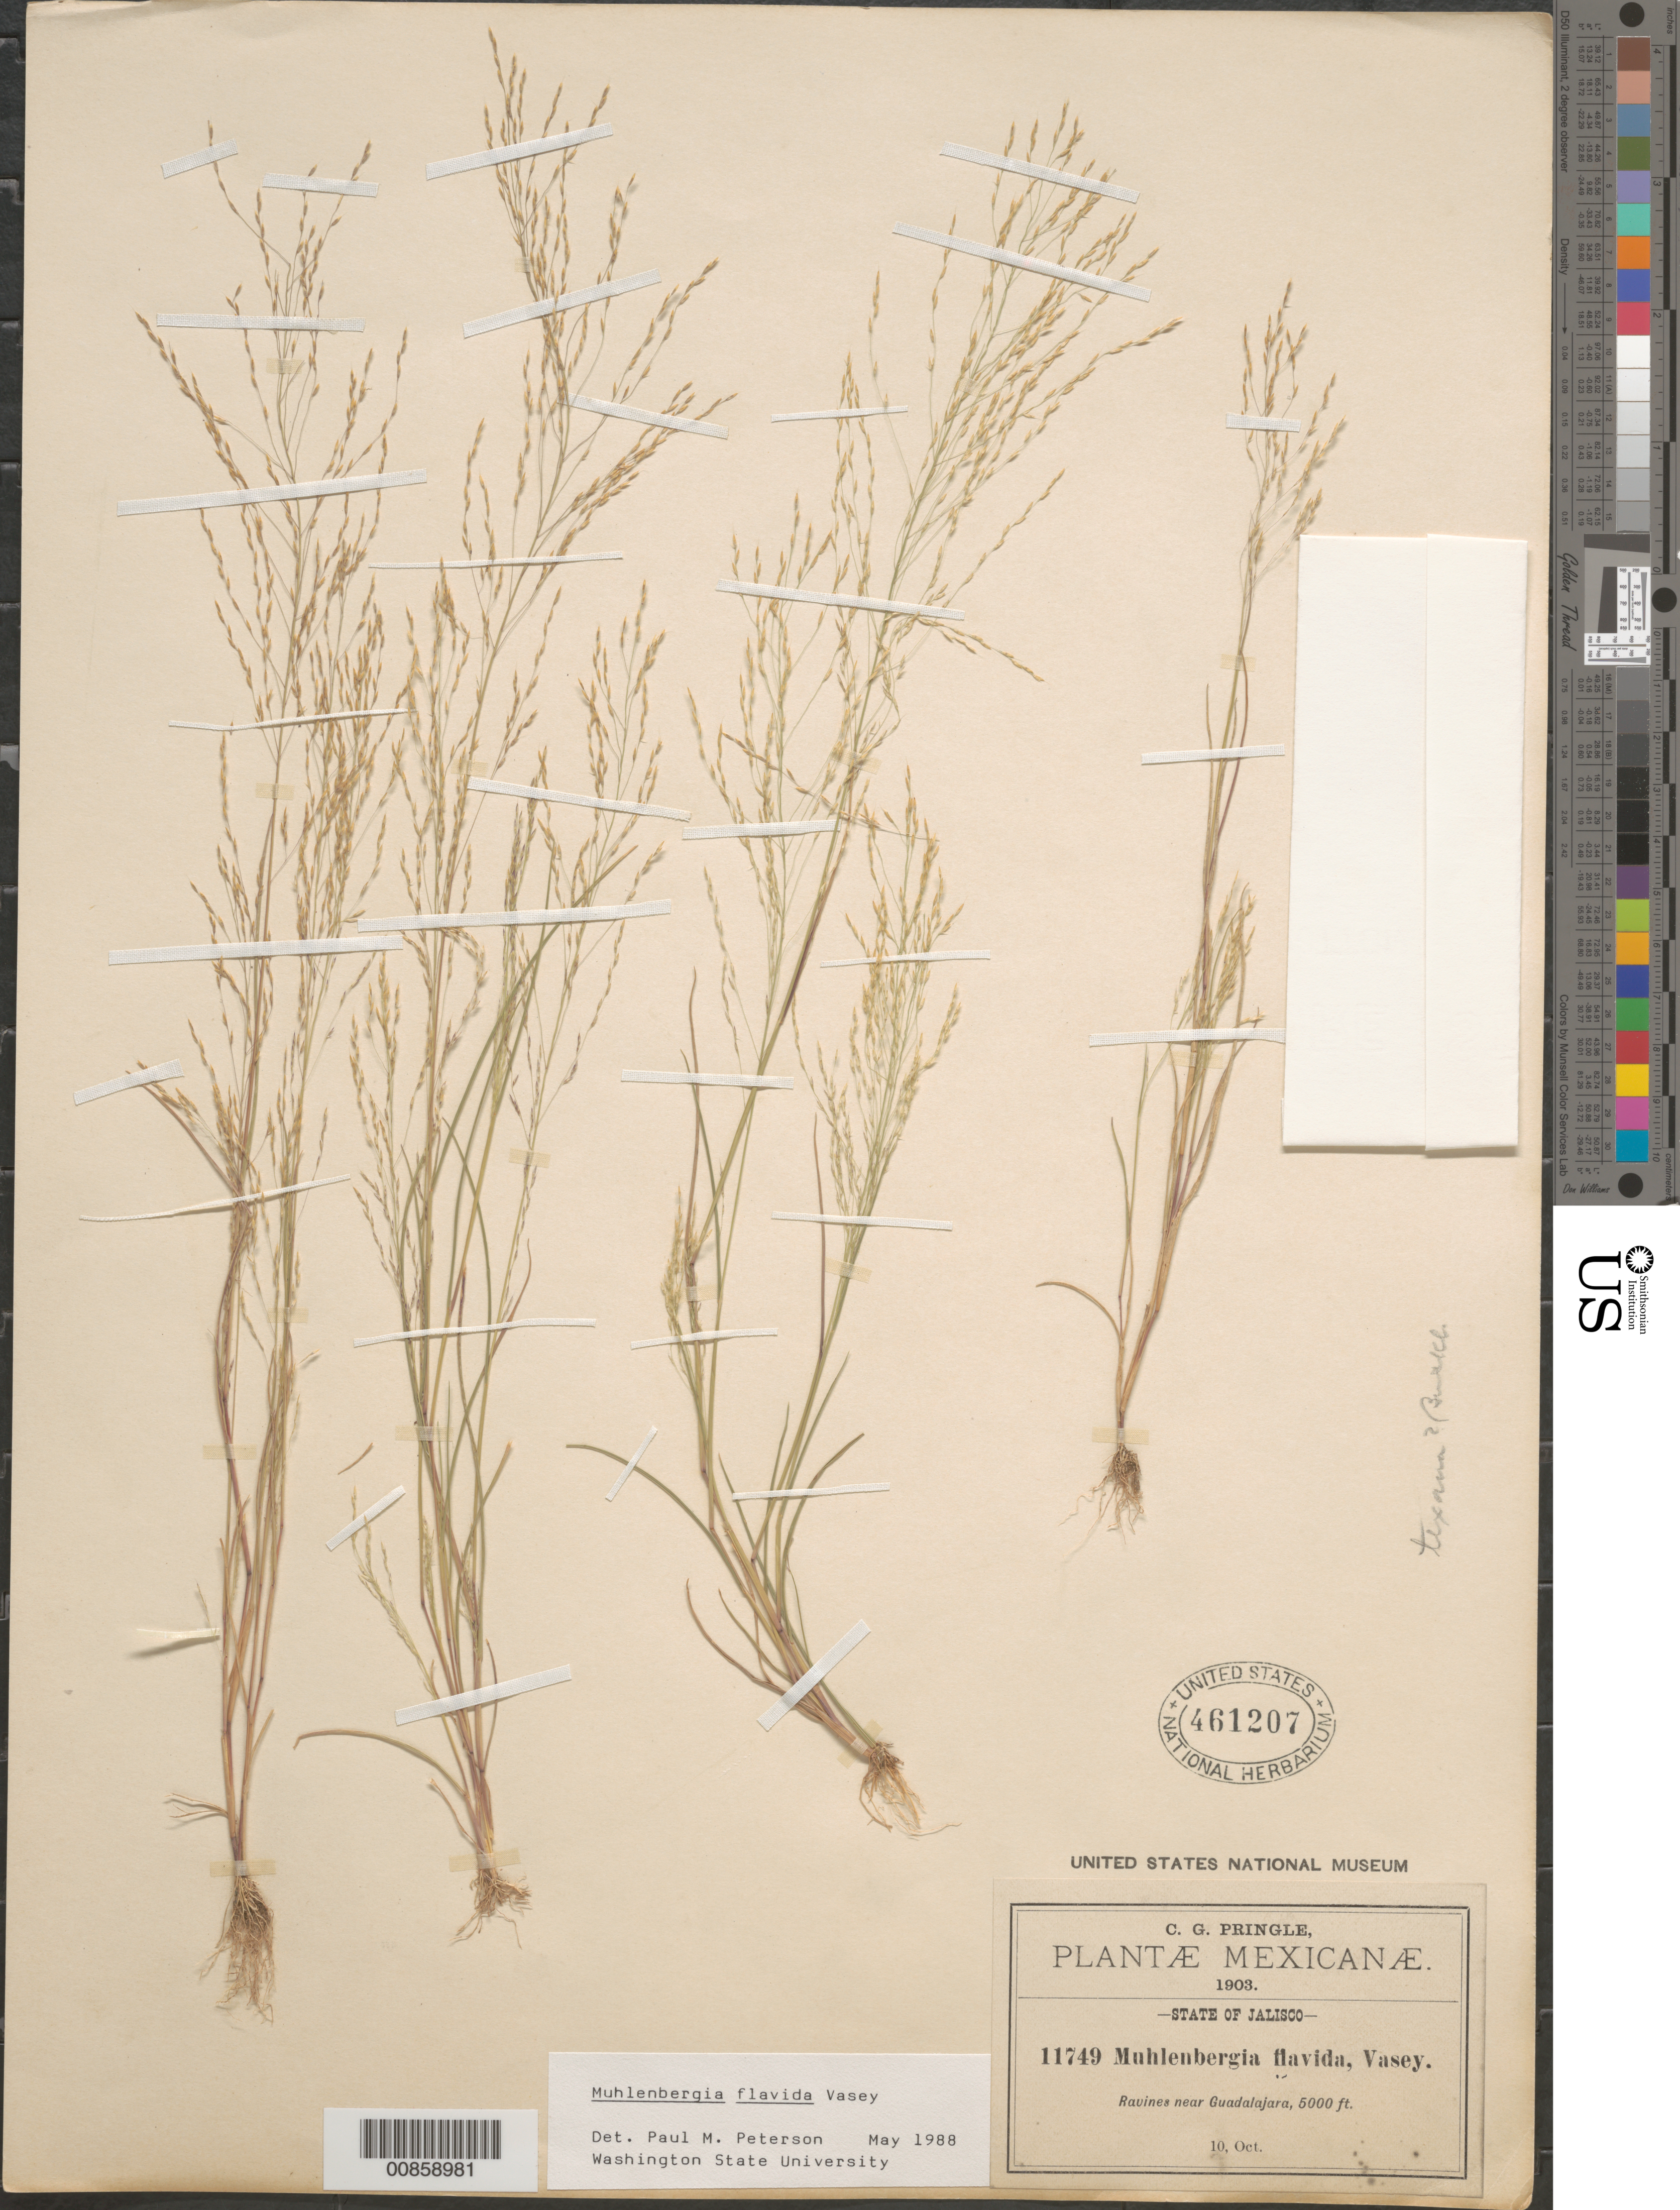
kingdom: Plantae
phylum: Tracheophyta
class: Liliopsida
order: Poales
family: Poaceae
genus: Muhlenbergia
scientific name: Muhlenbergia flavida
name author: Vasey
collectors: C. G. Pringle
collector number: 11749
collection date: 1903-10-10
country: Mexico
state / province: Jalisco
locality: Ravines near Guadalajara.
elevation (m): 1524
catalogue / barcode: US 461207